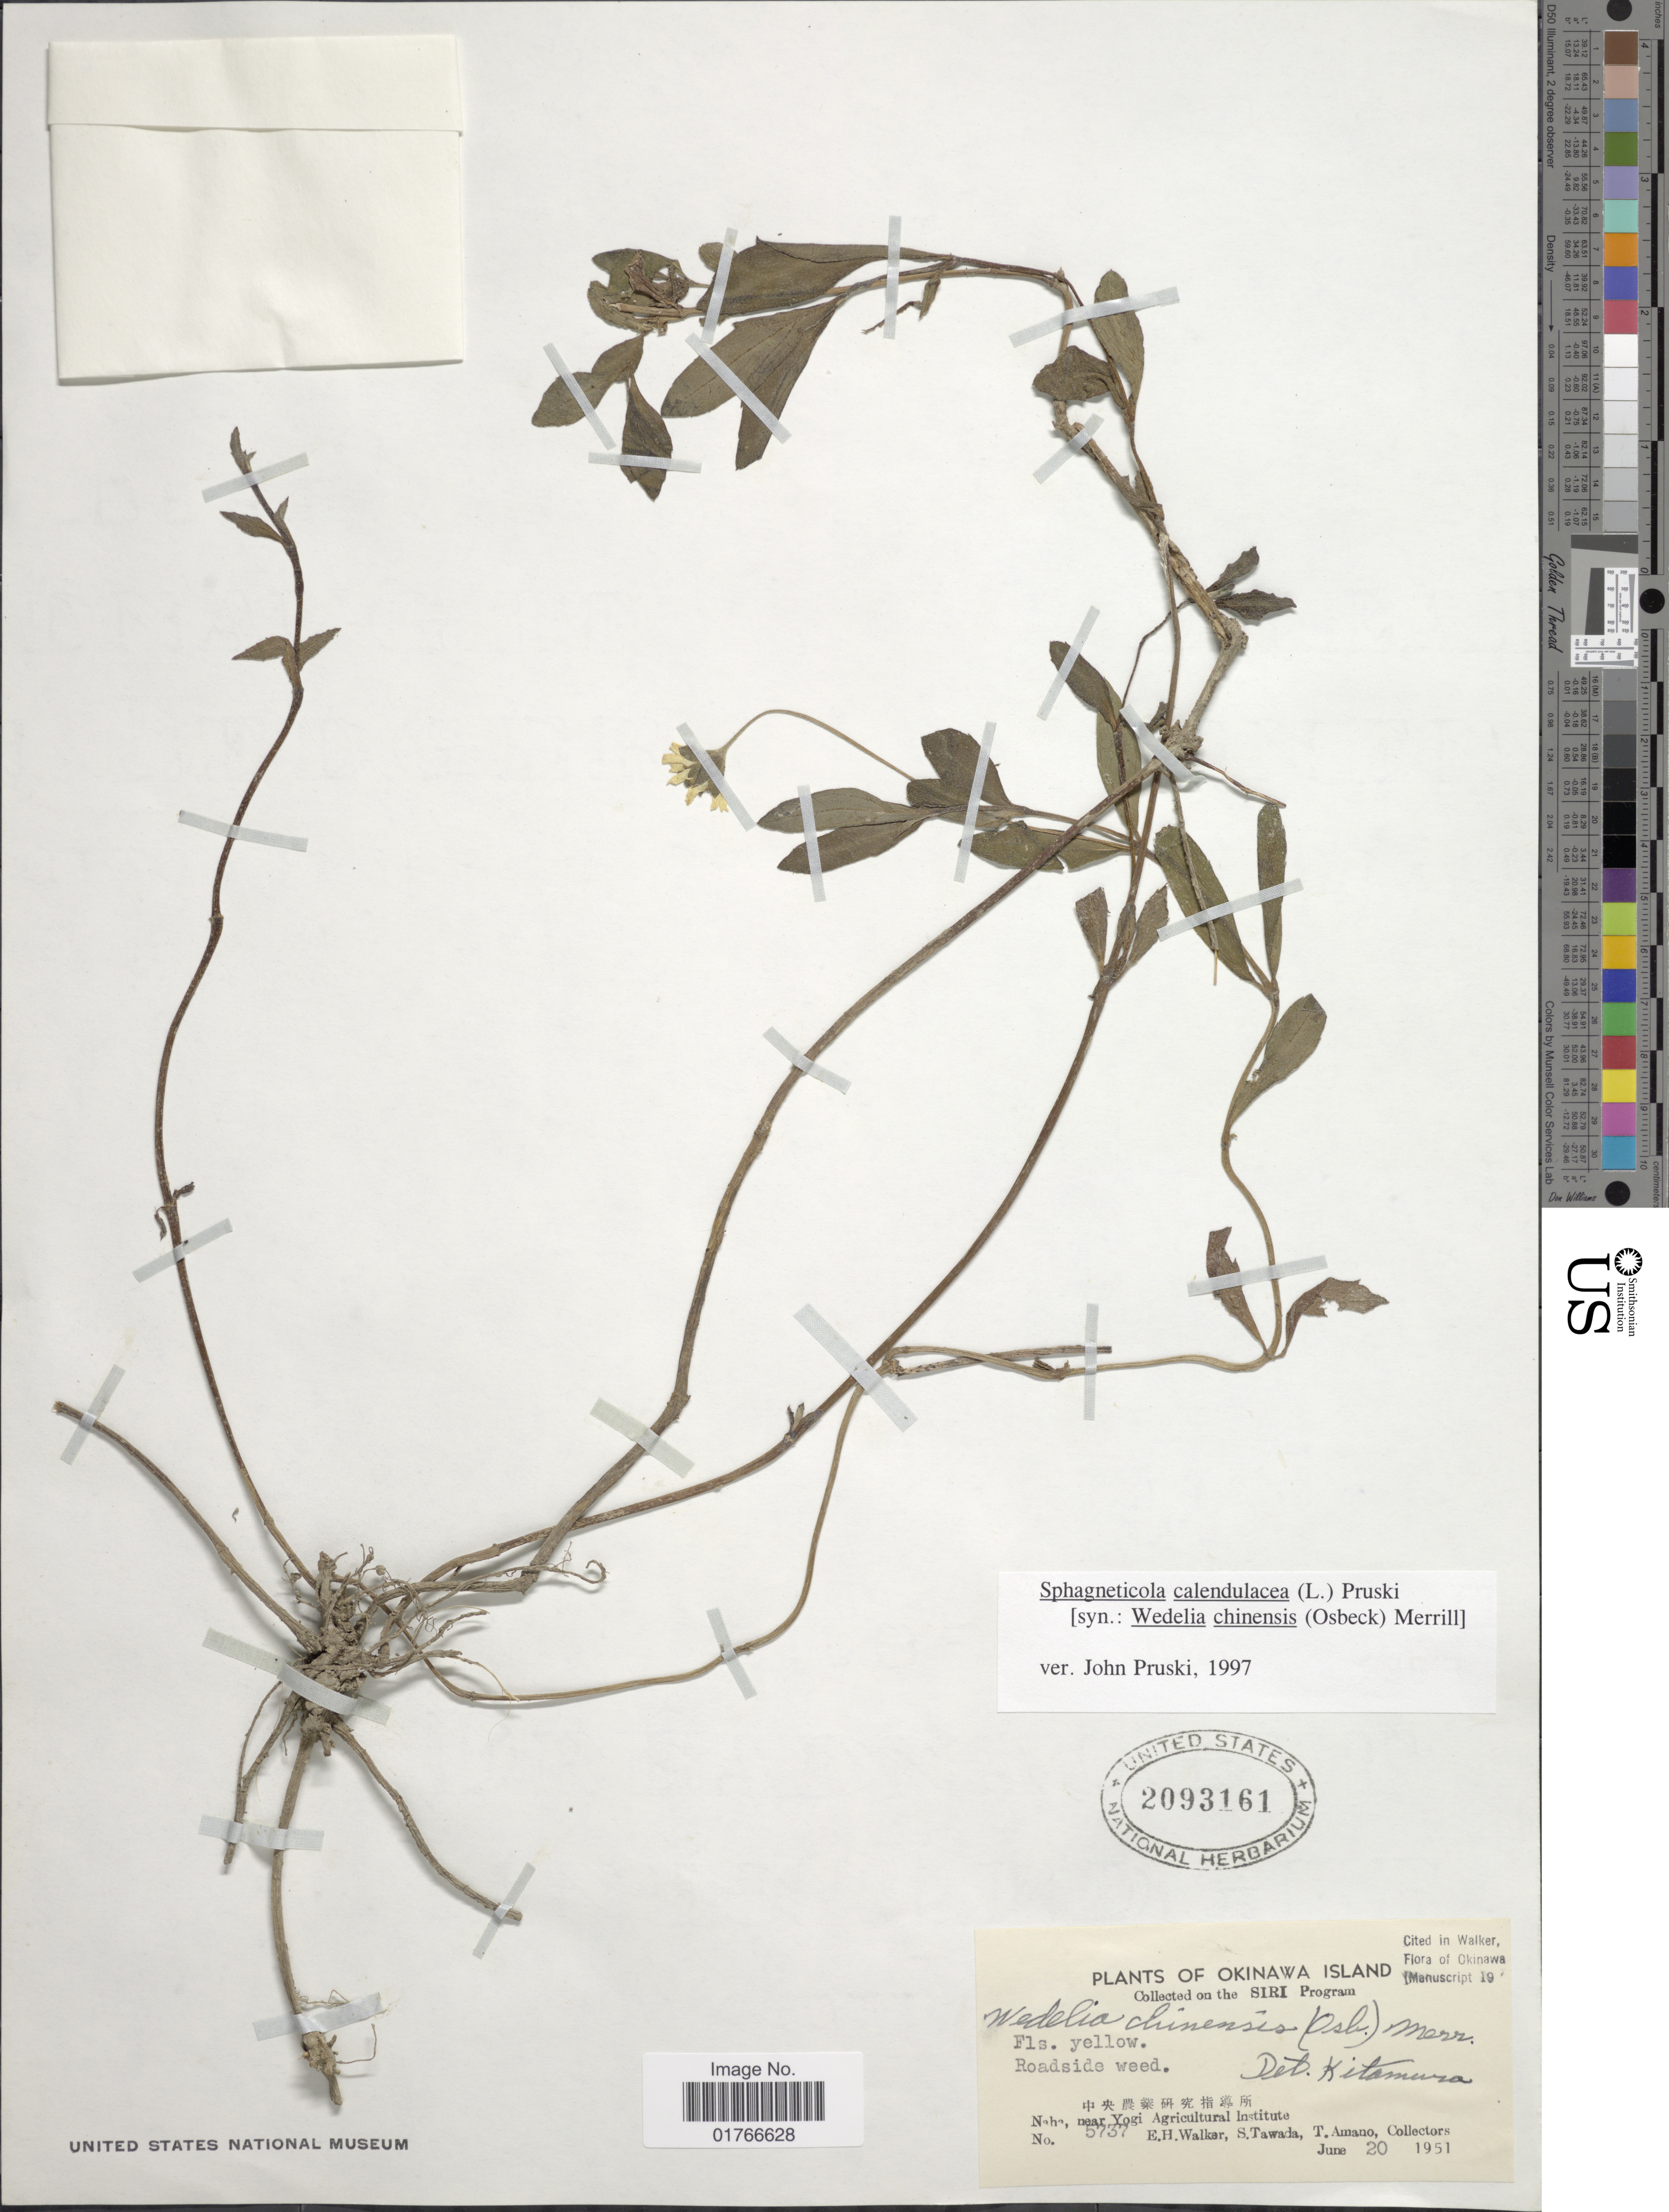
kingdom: Plantae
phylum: Tracheophyta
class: Magnoliopsida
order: Asterales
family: Asteraceae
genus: Sphagneticola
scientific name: Sphagneticola calendulacea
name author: (L.) Pruski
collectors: E. H. Walker, S. Tawada & T. Amano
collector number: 5737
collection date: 1951-06-20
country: Japan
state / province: Okinawa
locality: N [illegible text]h [illegible text], near Yogi Agricultural Institute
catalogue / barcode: US 2093161